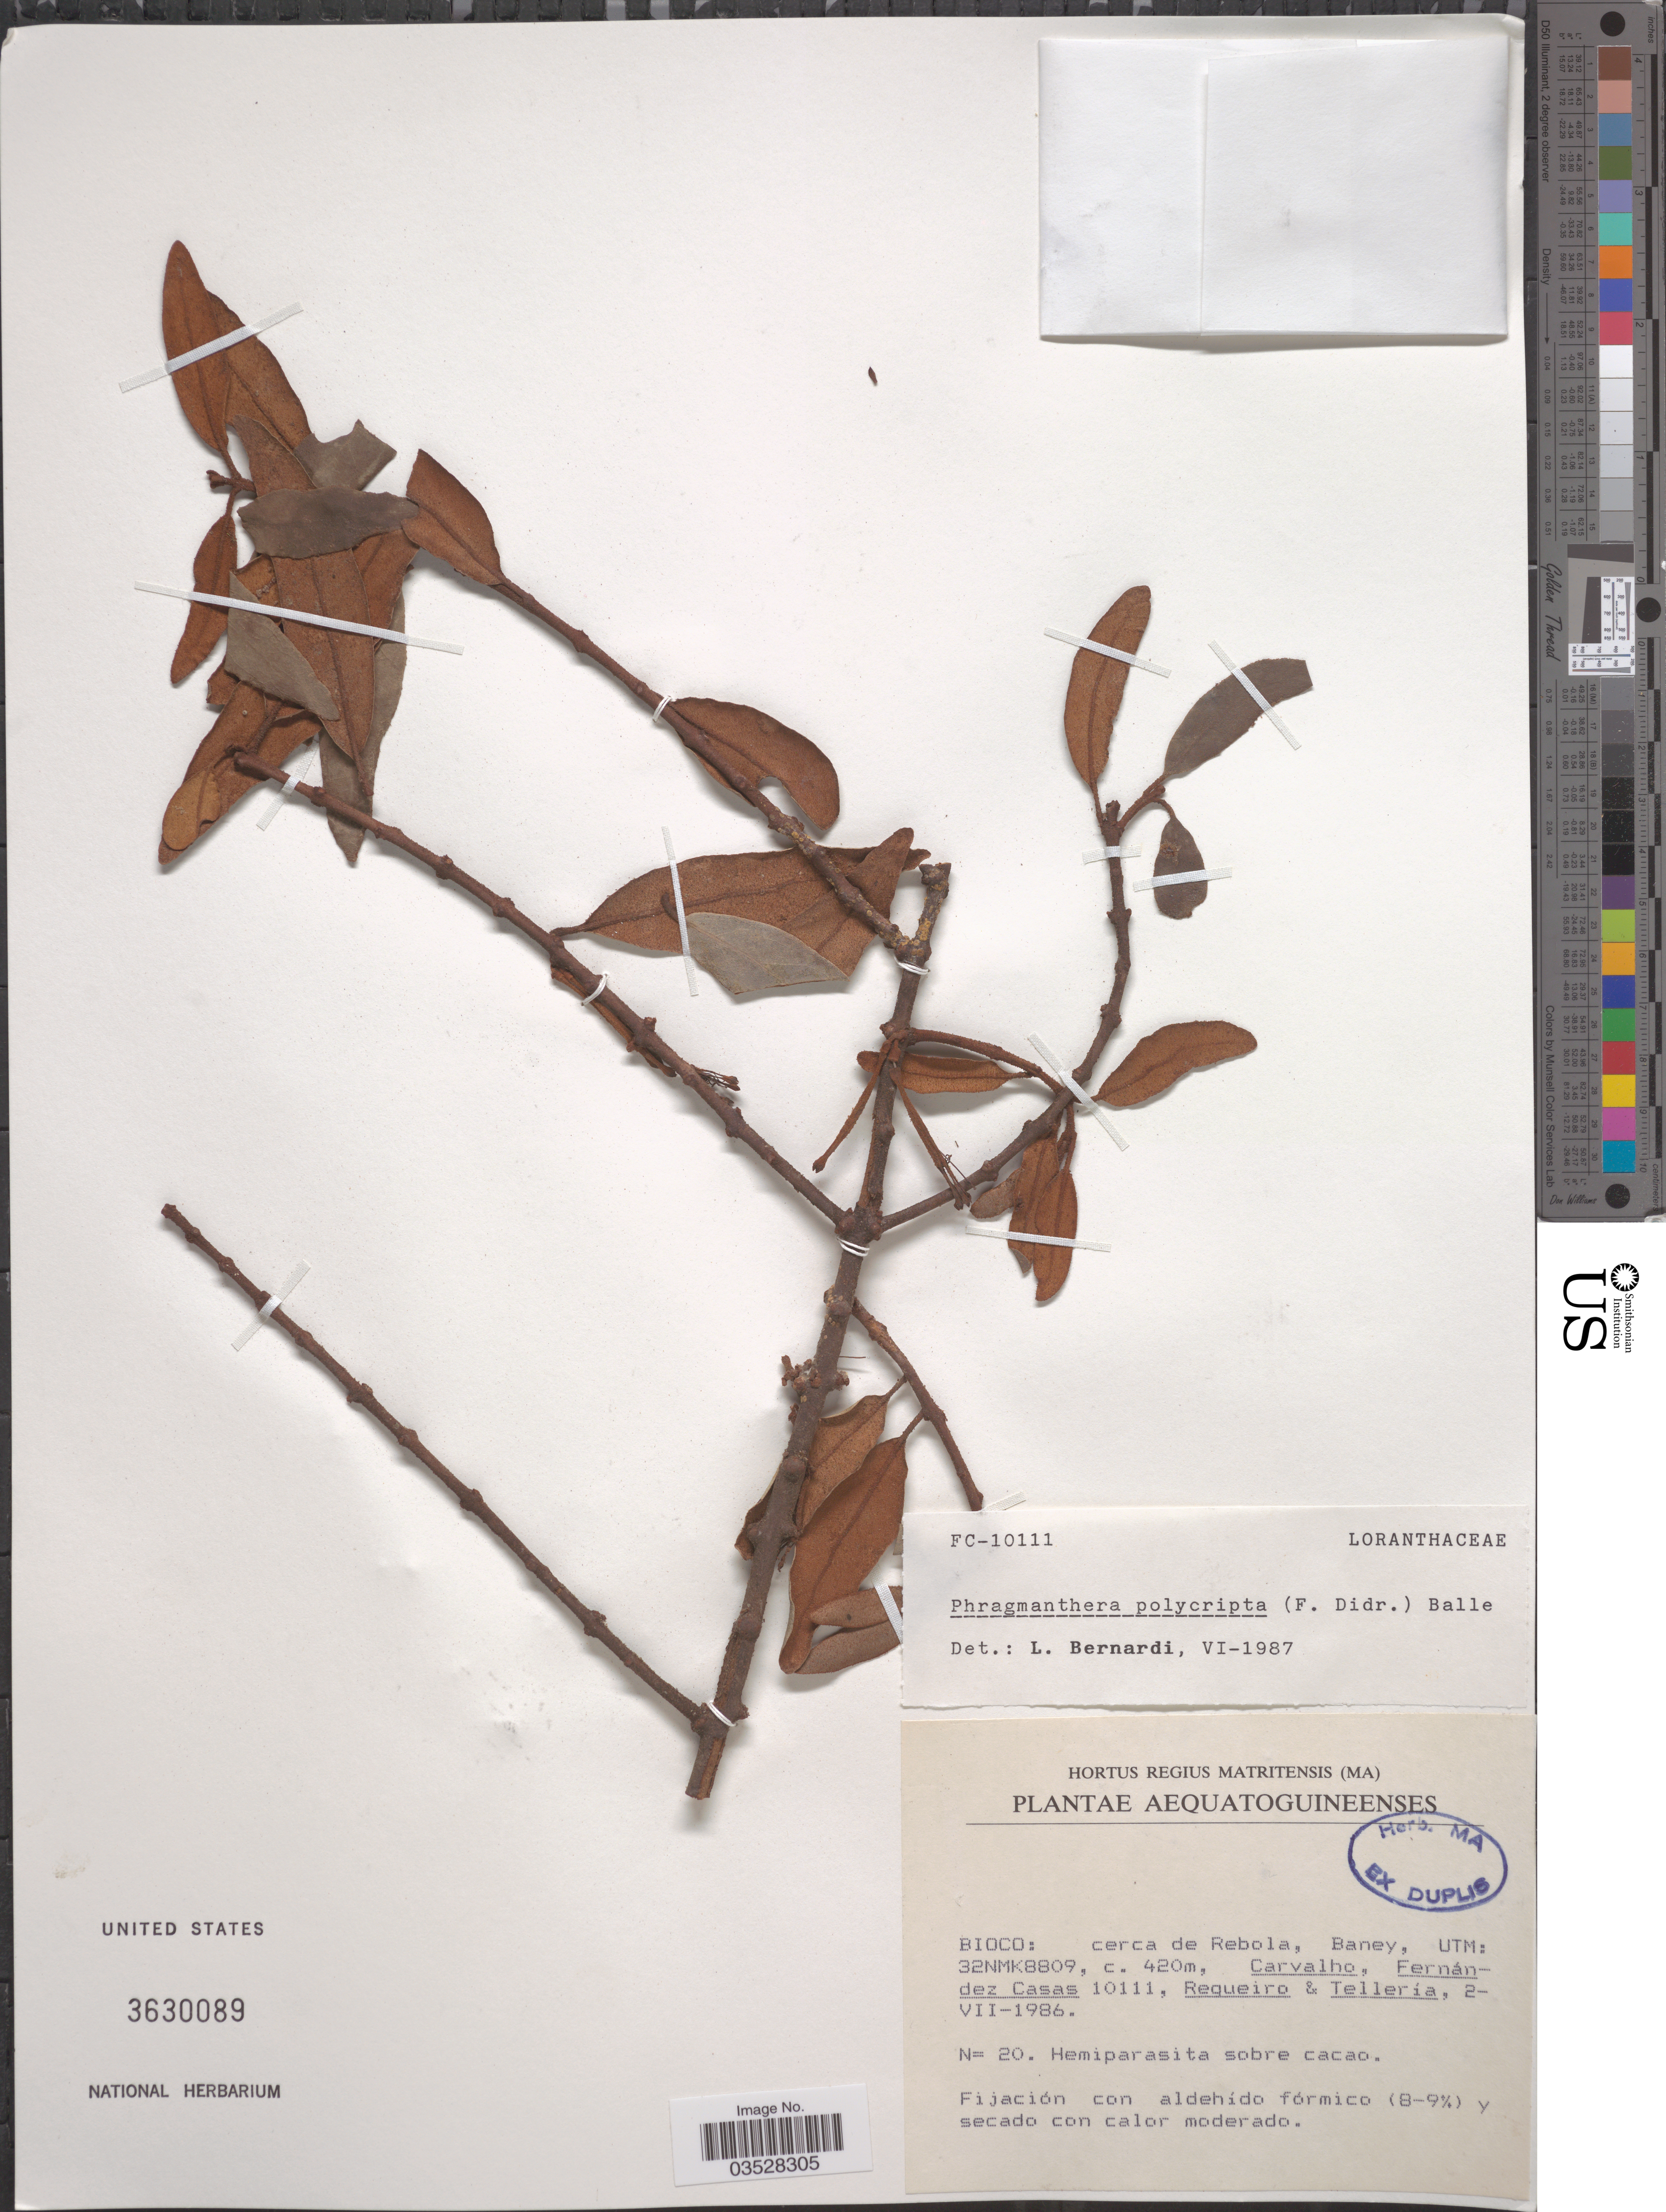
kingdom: Plantae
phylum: Tracheophyta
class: Magnoliopsida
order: Santalales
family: Loranthaceae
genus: Phragmanthera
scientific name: Phragmanthera polycrypta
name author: (Didr.) Balle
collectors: Carvalho, --, F. Casas, Requeiro, -- & -. Telleria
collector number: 10111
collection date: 1986-07-02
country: Equatorial Guinea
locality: Aequatoguineenses. Bioco: cerca de Rebola, Baney, UTM: 32NMK8809.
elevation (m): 420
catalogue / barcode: US 3630089